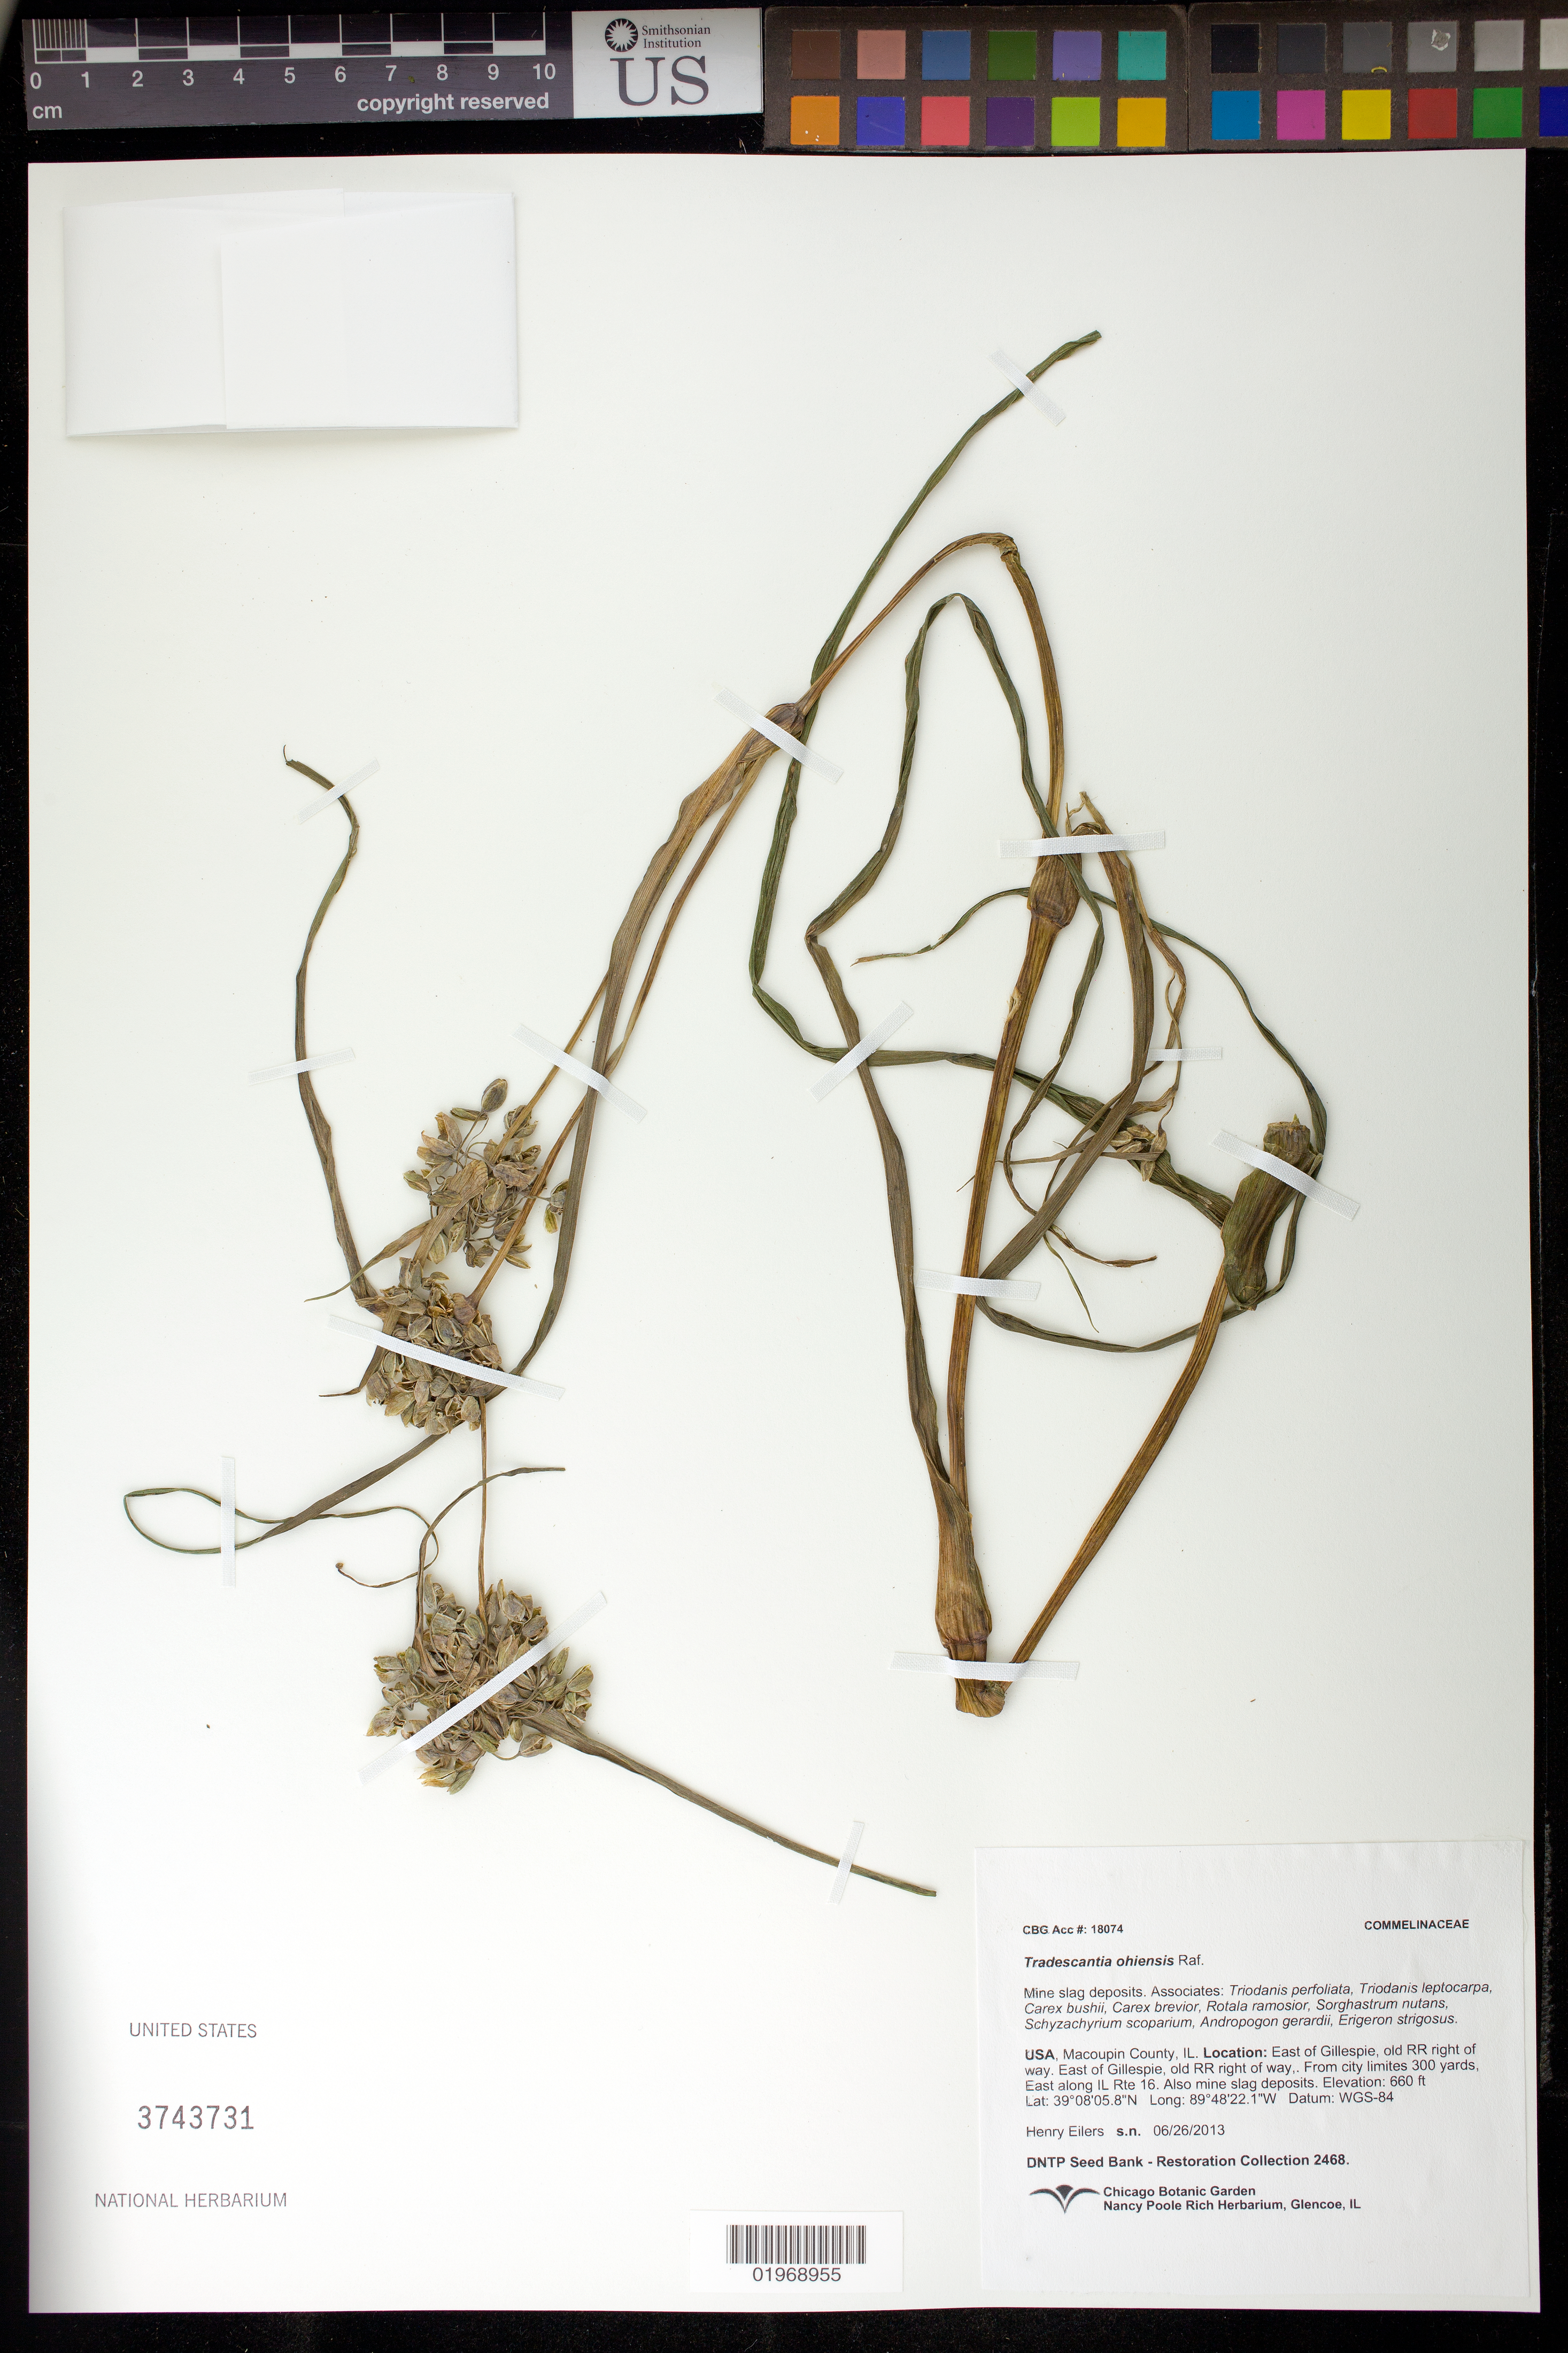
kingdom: Plantae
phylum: Tracheophyta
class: Liliopsida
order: Commelinales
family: Commelinaceae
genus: Tradescantia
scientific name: Tradescantia ohiensis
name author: Raf.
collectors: H. Eilers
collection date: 2013-06-26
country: United States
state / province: Illinois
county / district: Macoupin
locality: E of Gillespie, old RR right of way, east along IL Rte 16.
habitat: Mine slag deposits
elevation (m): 201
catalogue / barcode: US 3743731